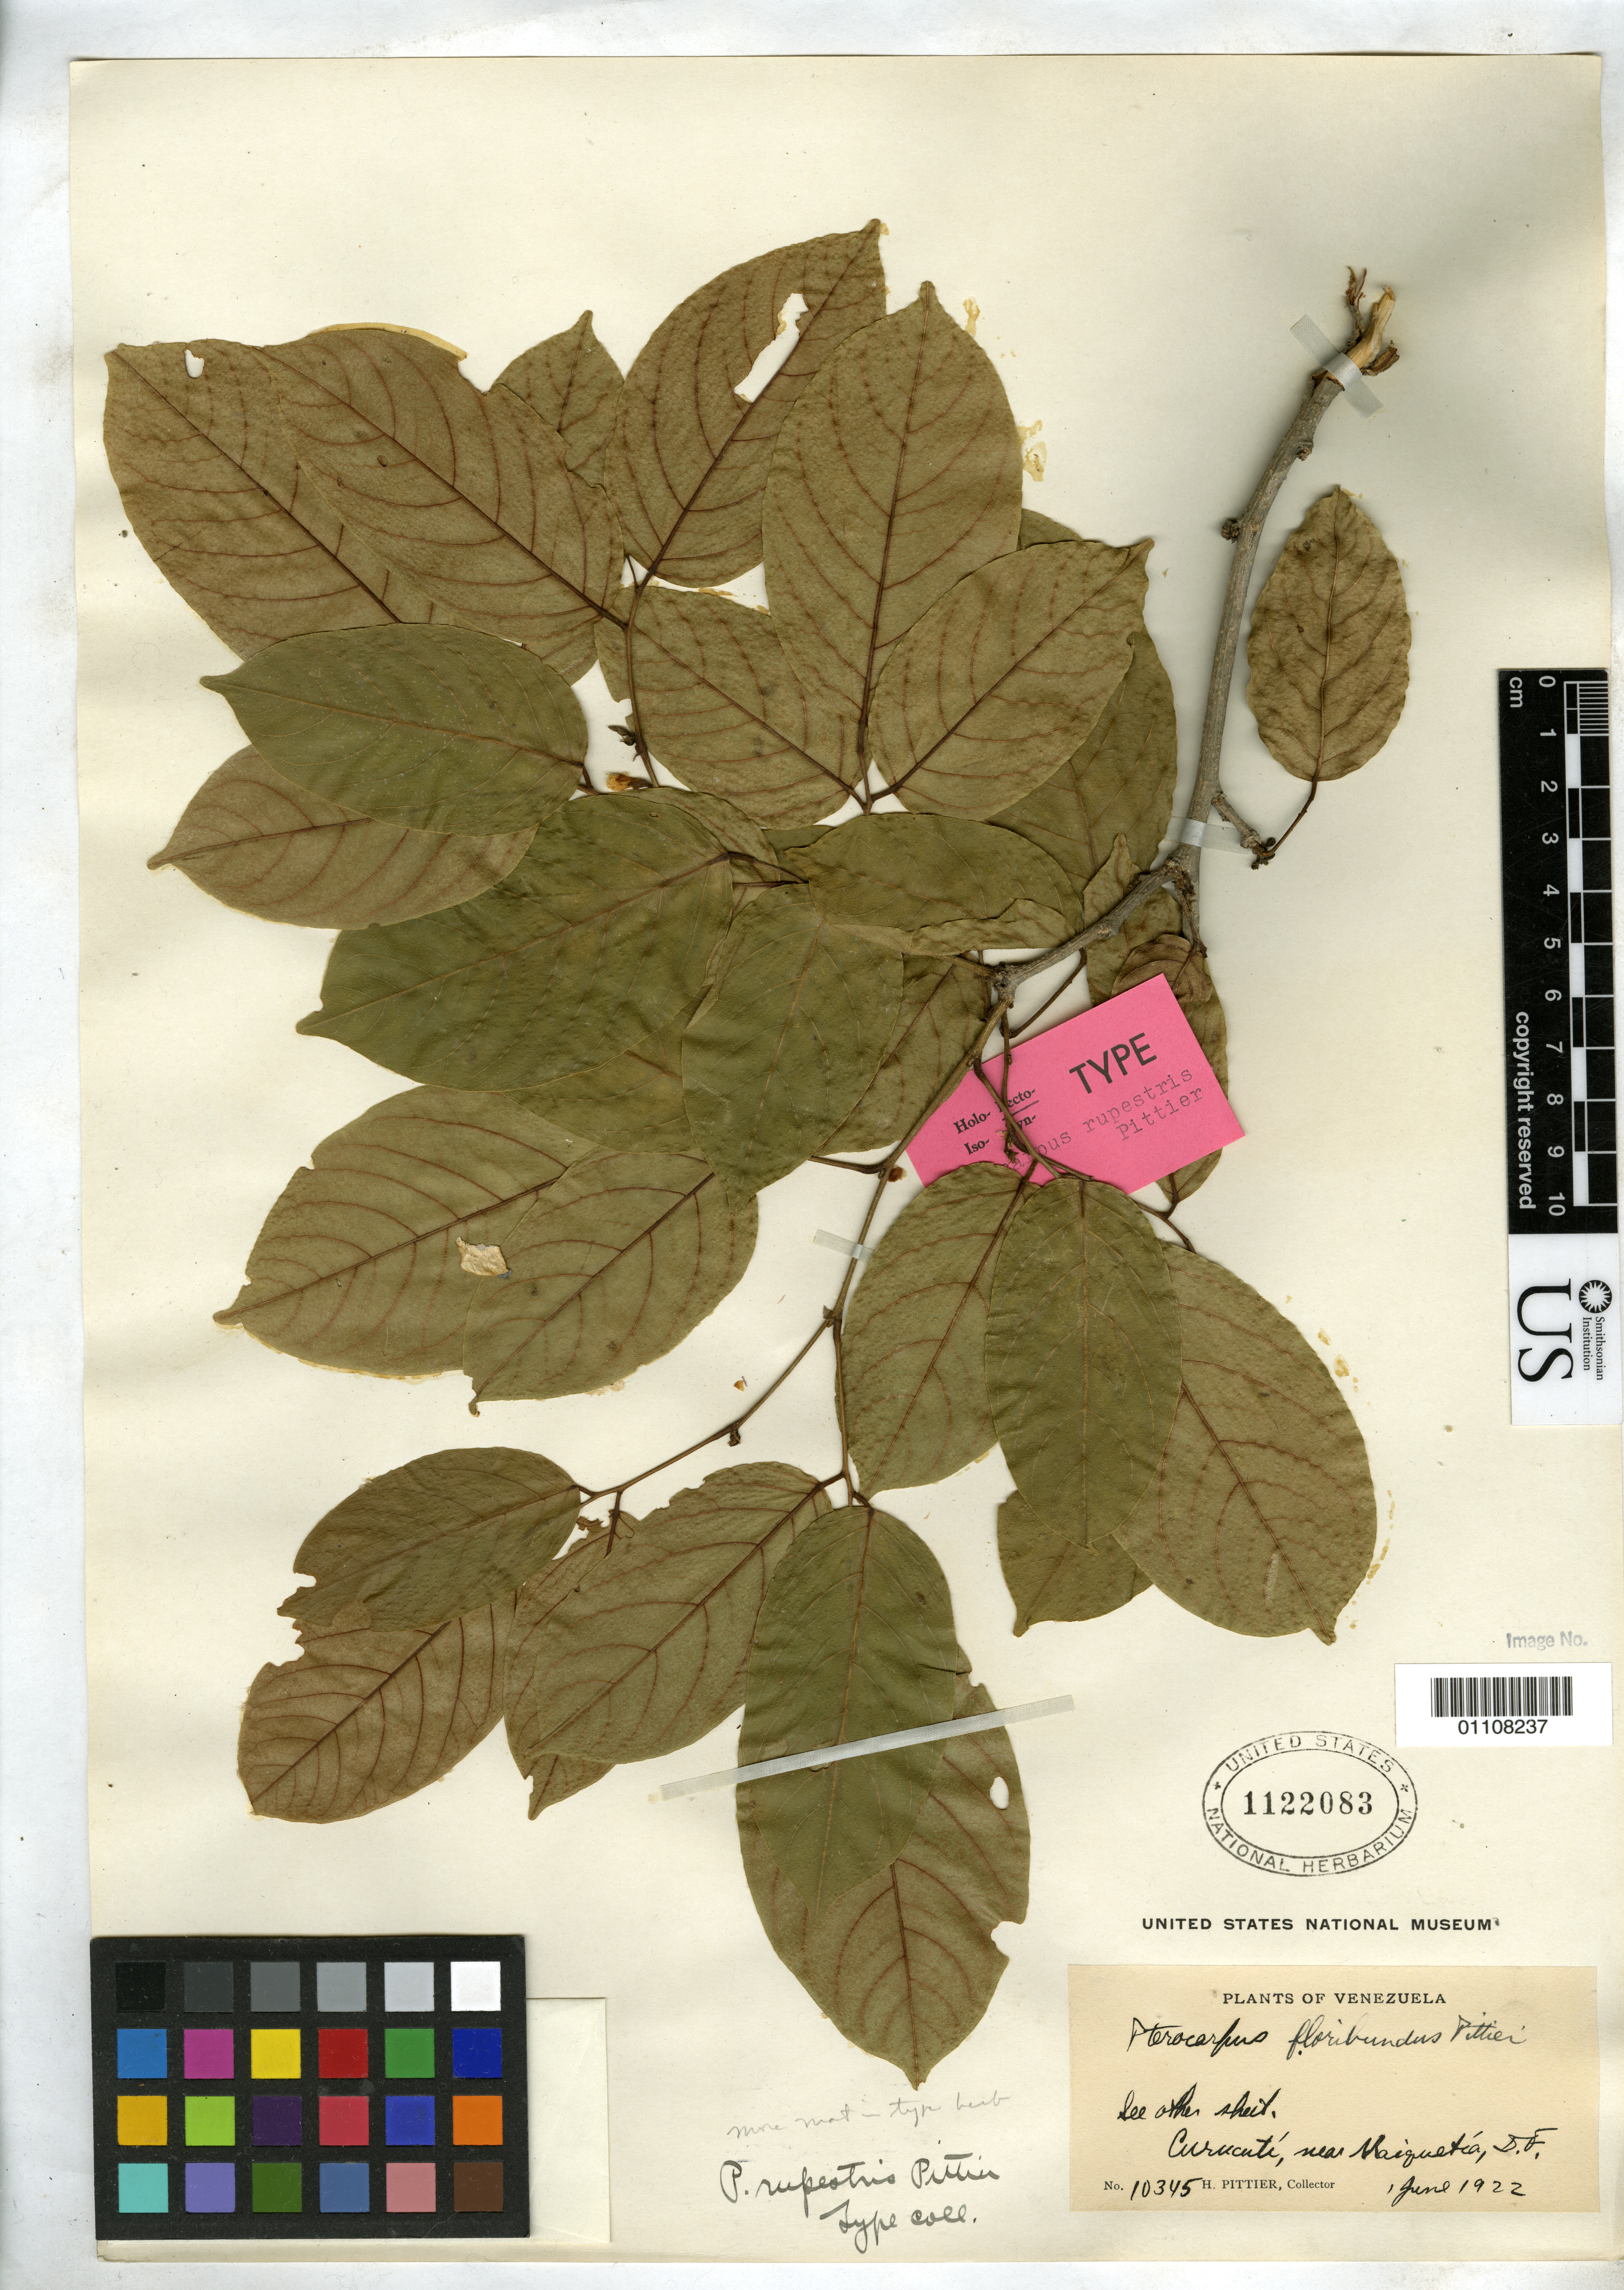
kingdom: Plantae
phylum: Tracheophyta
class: Magnoliopsida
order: Fabales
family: Fabaceae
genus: Pterocarpus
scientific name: Pterocarpus rupestris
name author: Pittier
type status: Isotype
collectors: H. F. Pittier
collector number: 10345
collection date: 1922-06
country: Venezuela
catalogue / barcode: US 1122083